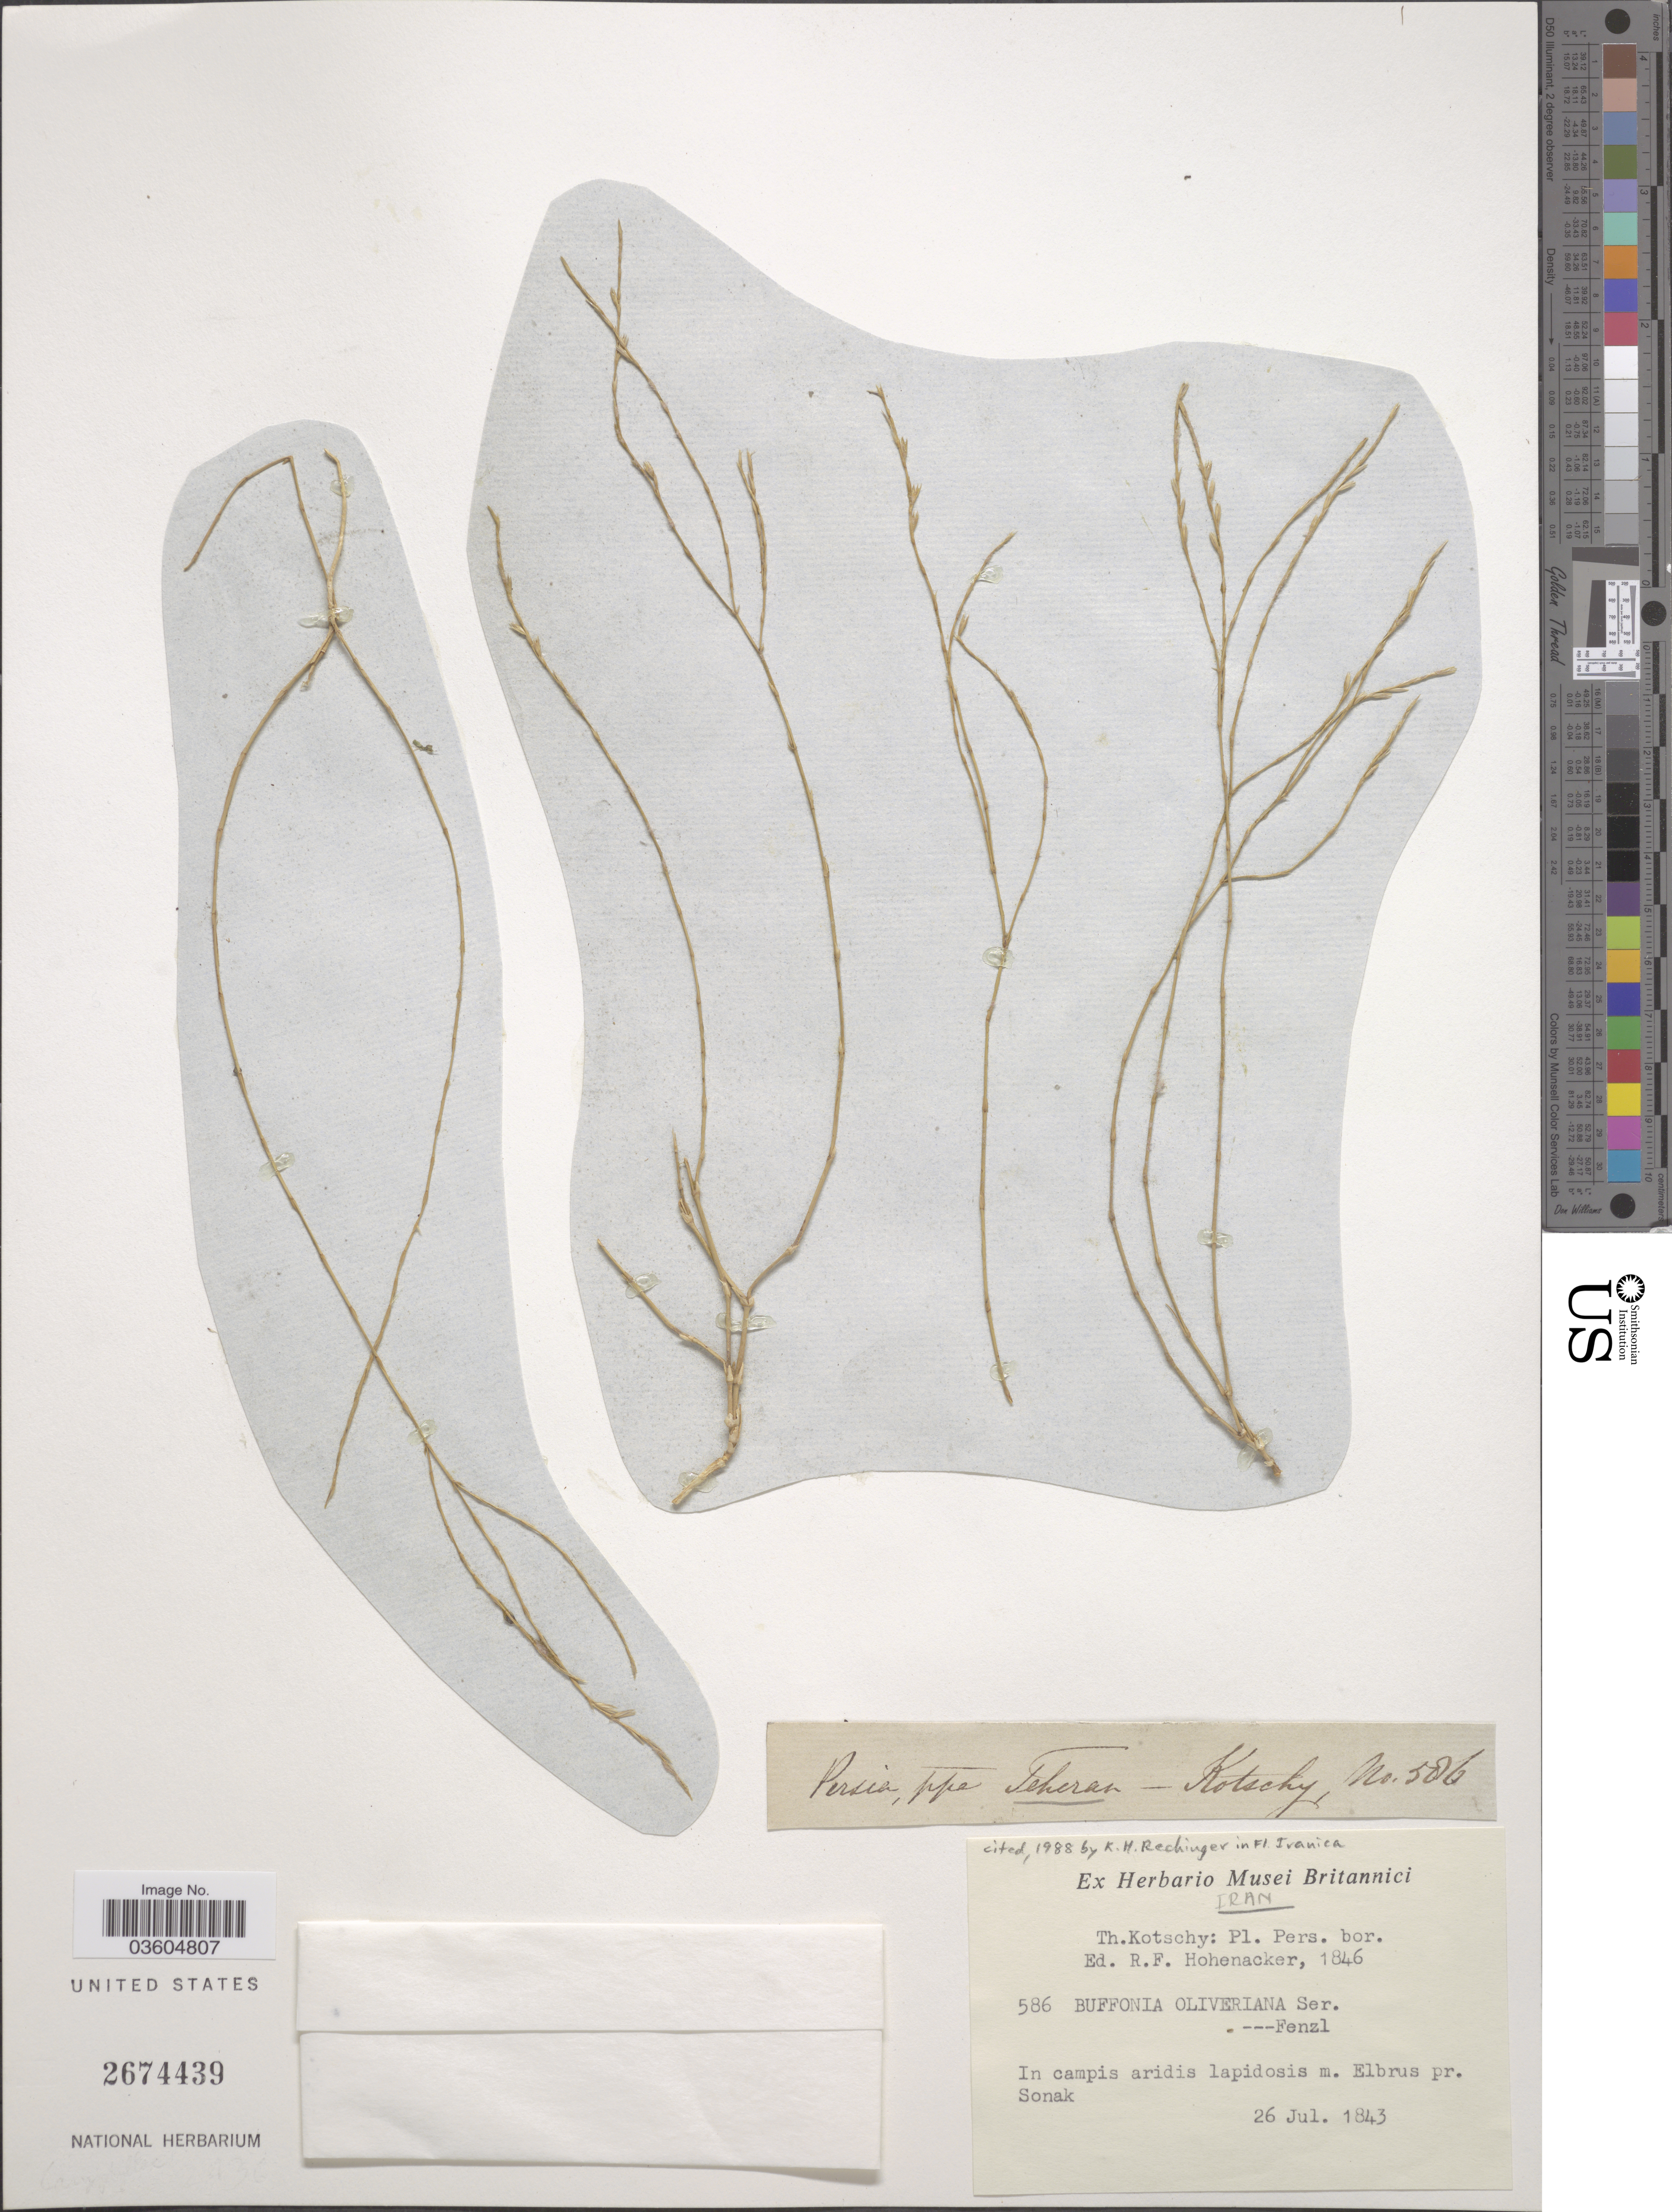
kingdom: Plantae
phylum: Tracheophyta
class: Magnoliopsida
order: Caryophyllales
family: Caryophyllaceae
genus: Bufonia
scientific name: Bufonia oliveriana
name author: Ser.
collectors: K. G. Kotschy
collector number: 586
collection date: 1843-07-26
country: Iran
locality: Pers. bor. In campis aridis lapidosis m. Elbrus pr. Sonak.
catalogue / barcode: US 2674439